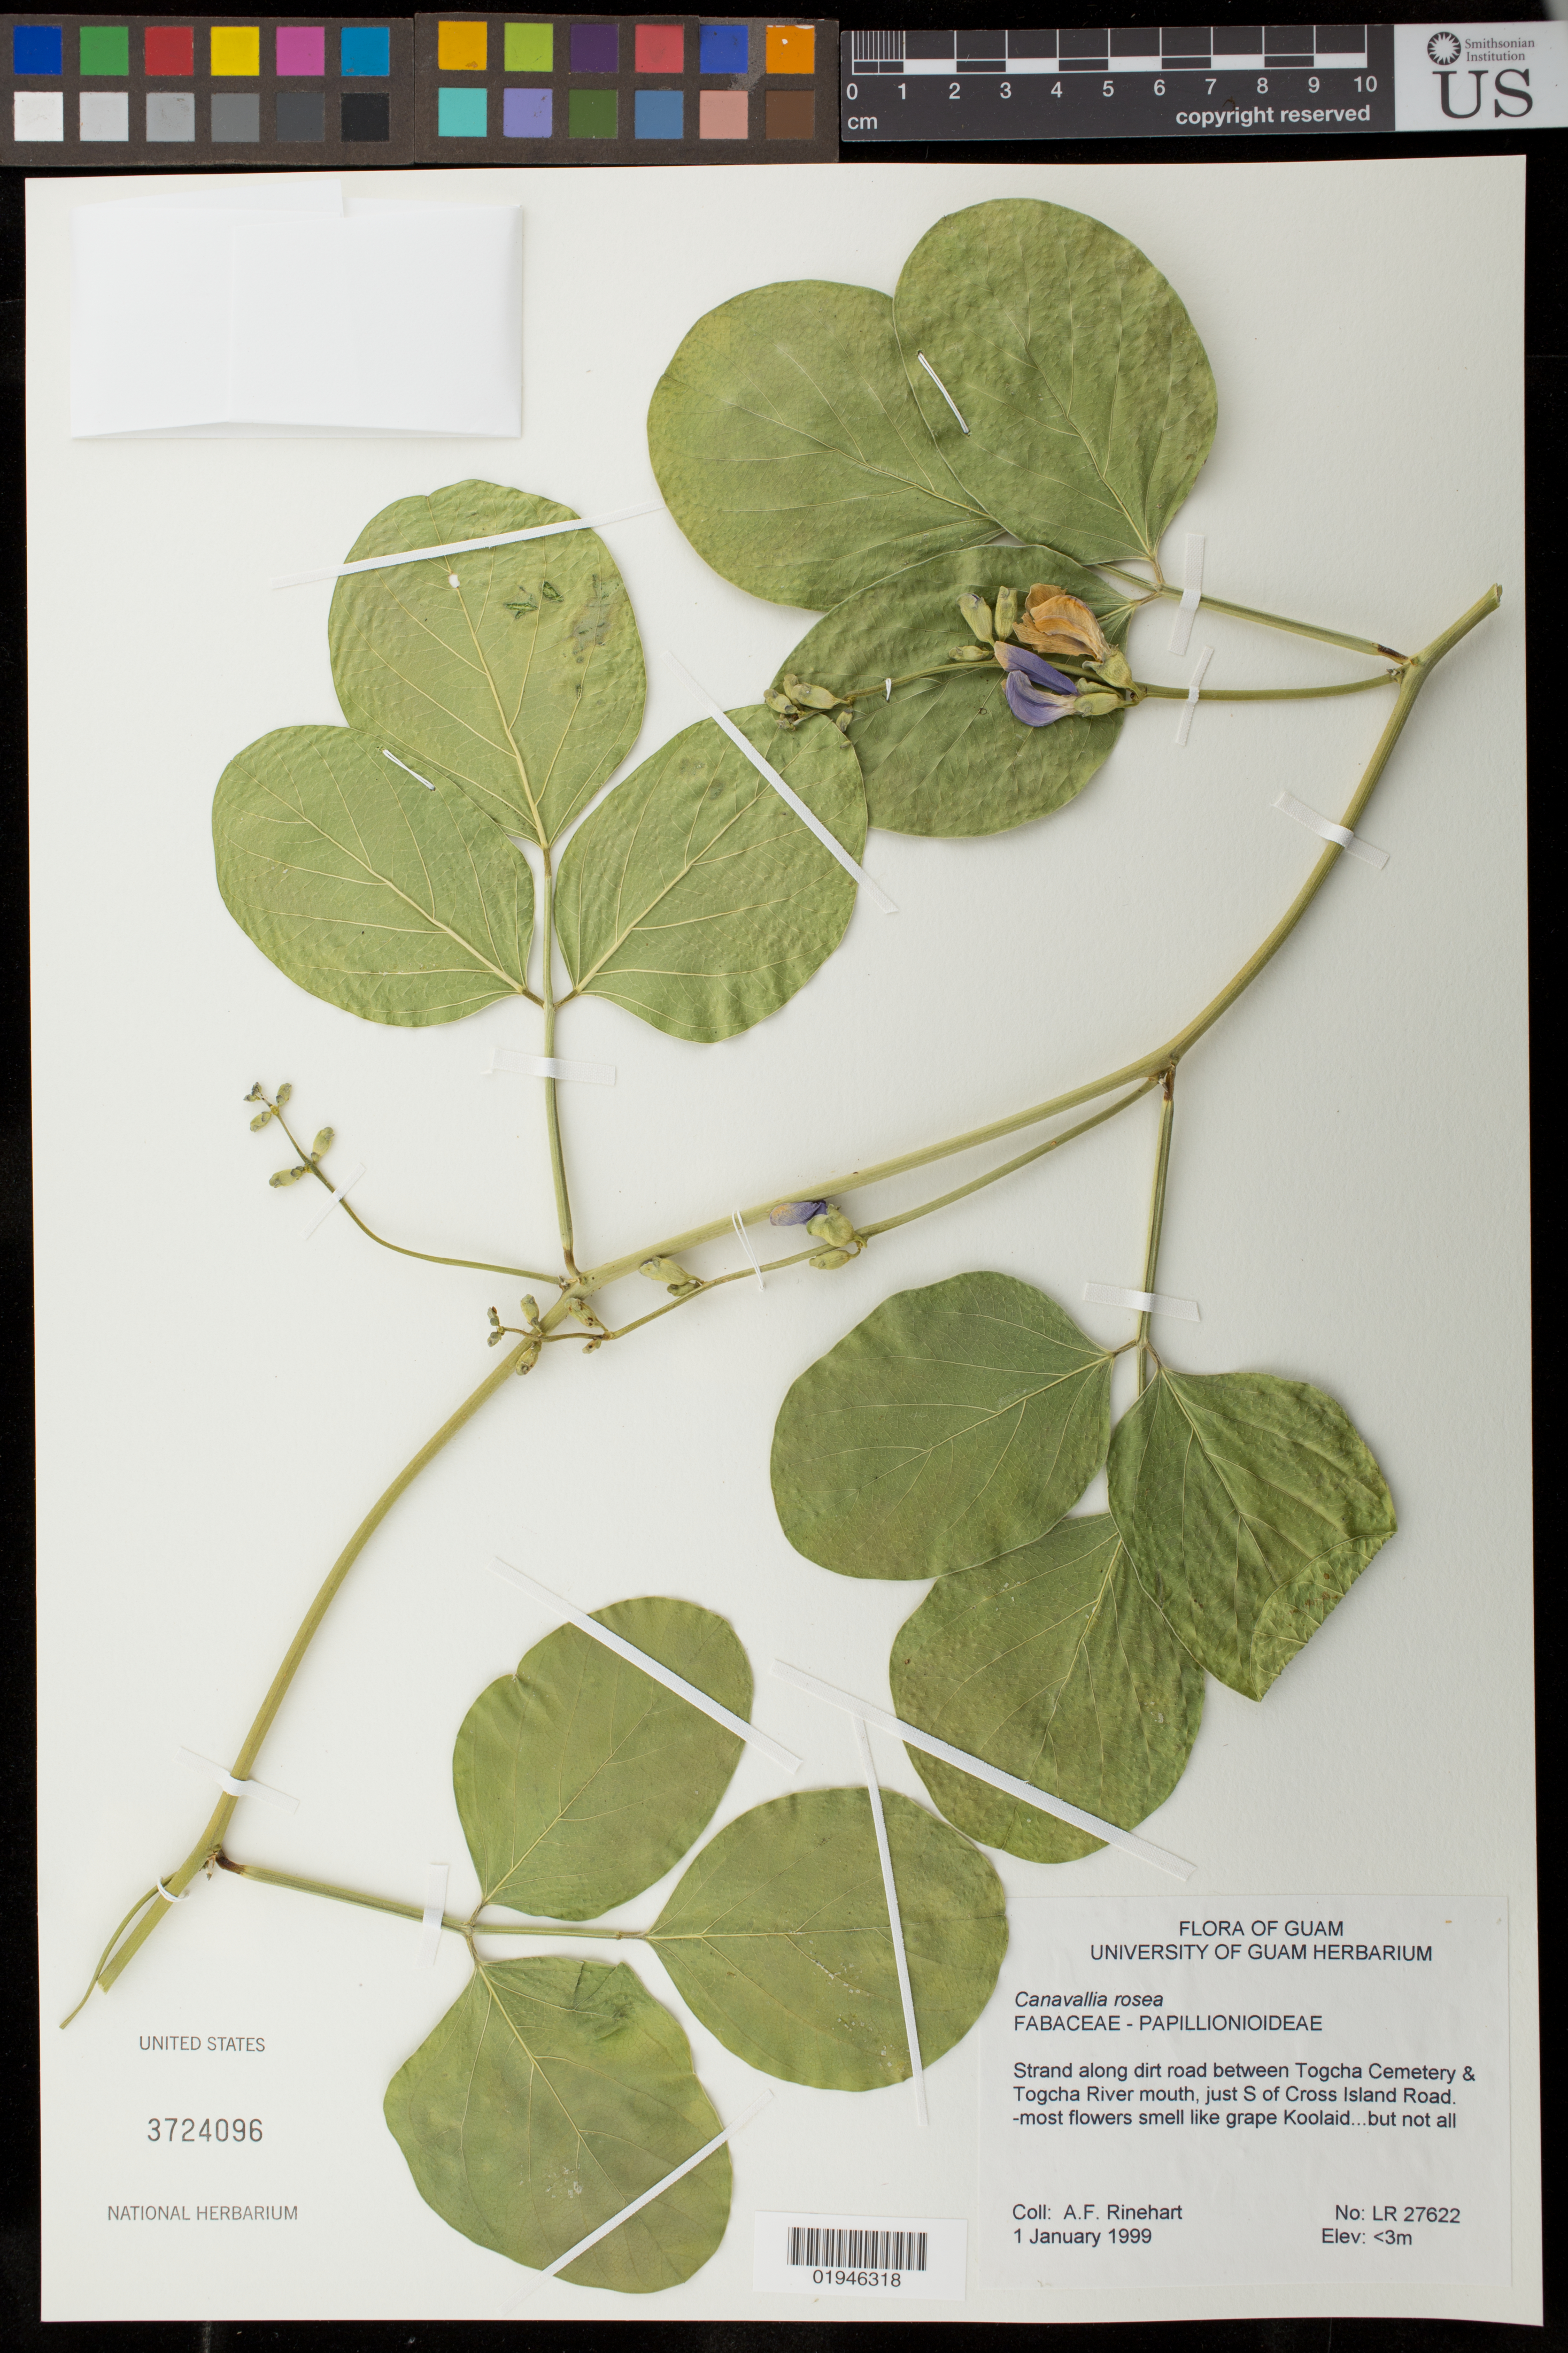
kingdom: Plantae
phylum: Tracheophyta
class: Magnoliopsida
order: Fabales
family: Fabaceae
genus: Canavalia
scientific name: Canavalia rosea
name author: (Sw.) DC.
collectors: A. Rinehart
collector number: LR 27622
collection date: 1999-01-01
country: U.S. Administered Pacific Islands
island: Guam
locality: Strand along dirt road between Togcha Cemetery and Togcha River mouth, just S of Cross Island Road.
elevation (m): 0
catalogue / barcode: US 3724096